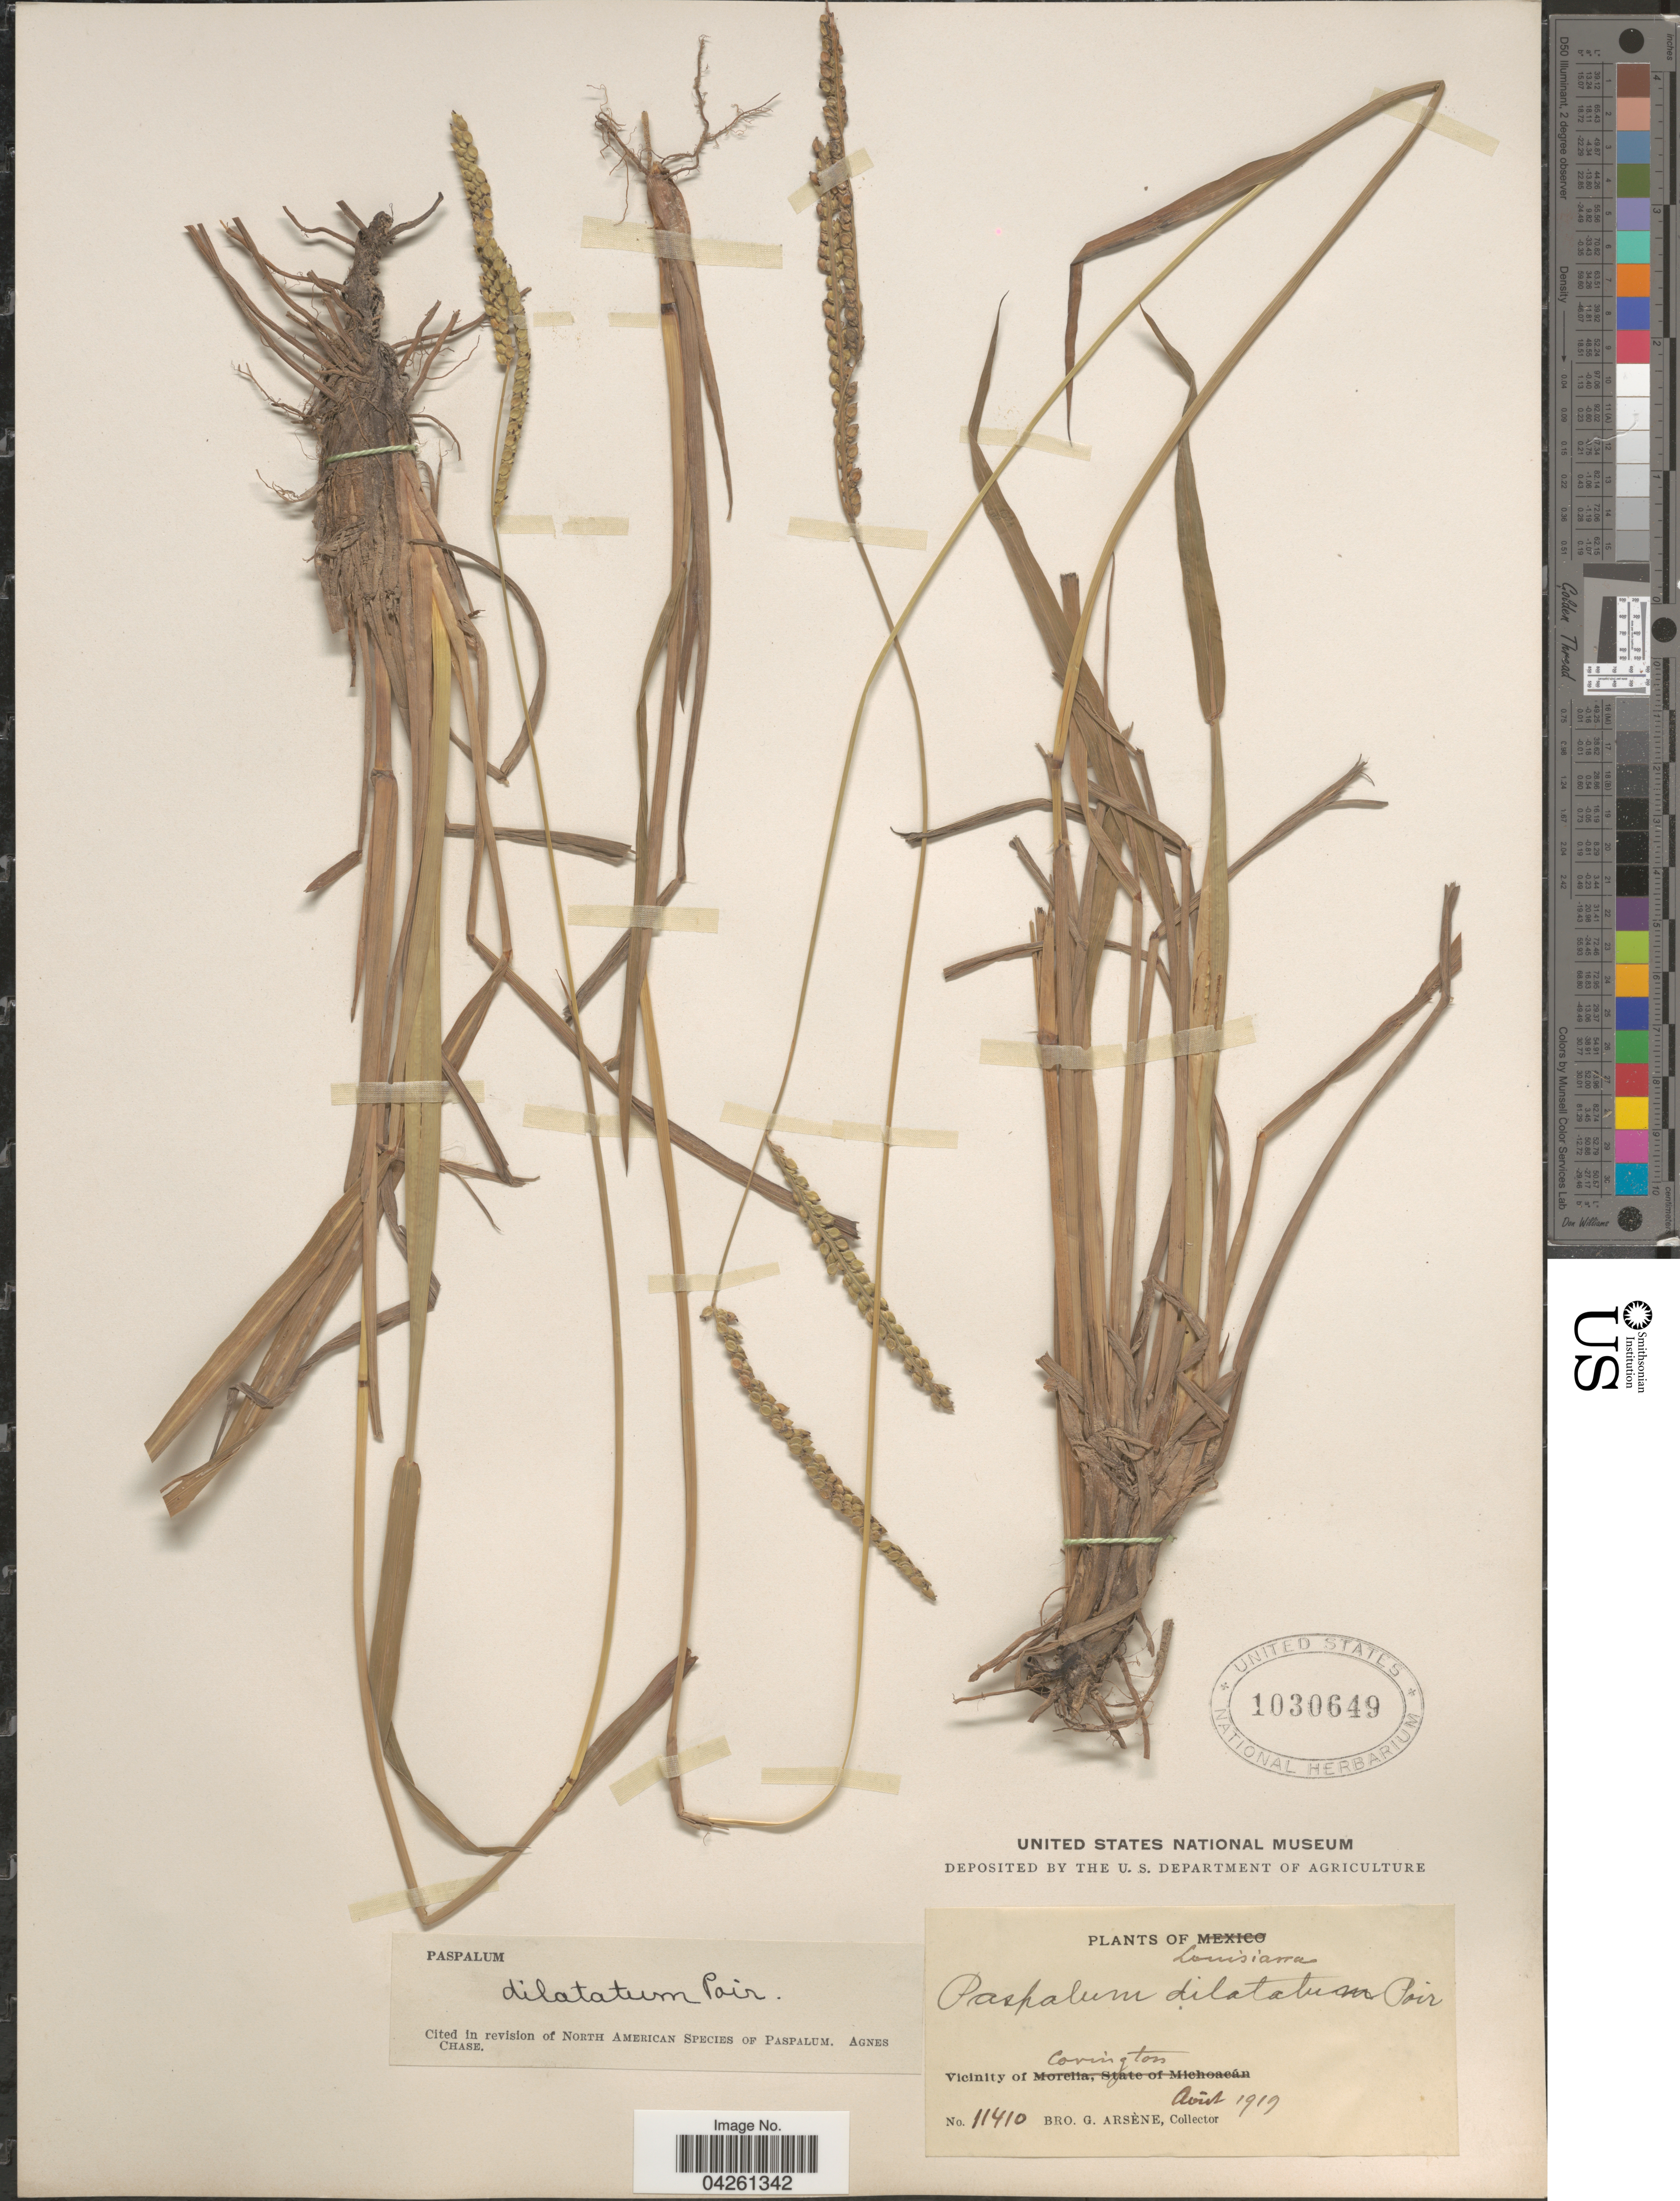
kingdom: Plantae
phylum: Tracheophyta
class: Liliopsida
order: Poales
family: Poaceae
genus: Paspalum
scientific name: Paspalum dilatatum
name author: Poir.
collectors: Bro. G. Arsène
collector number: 11410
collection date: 1919-08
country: United States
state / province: Louisiana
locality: Vicinity of Covington.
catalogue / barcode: US 1030649